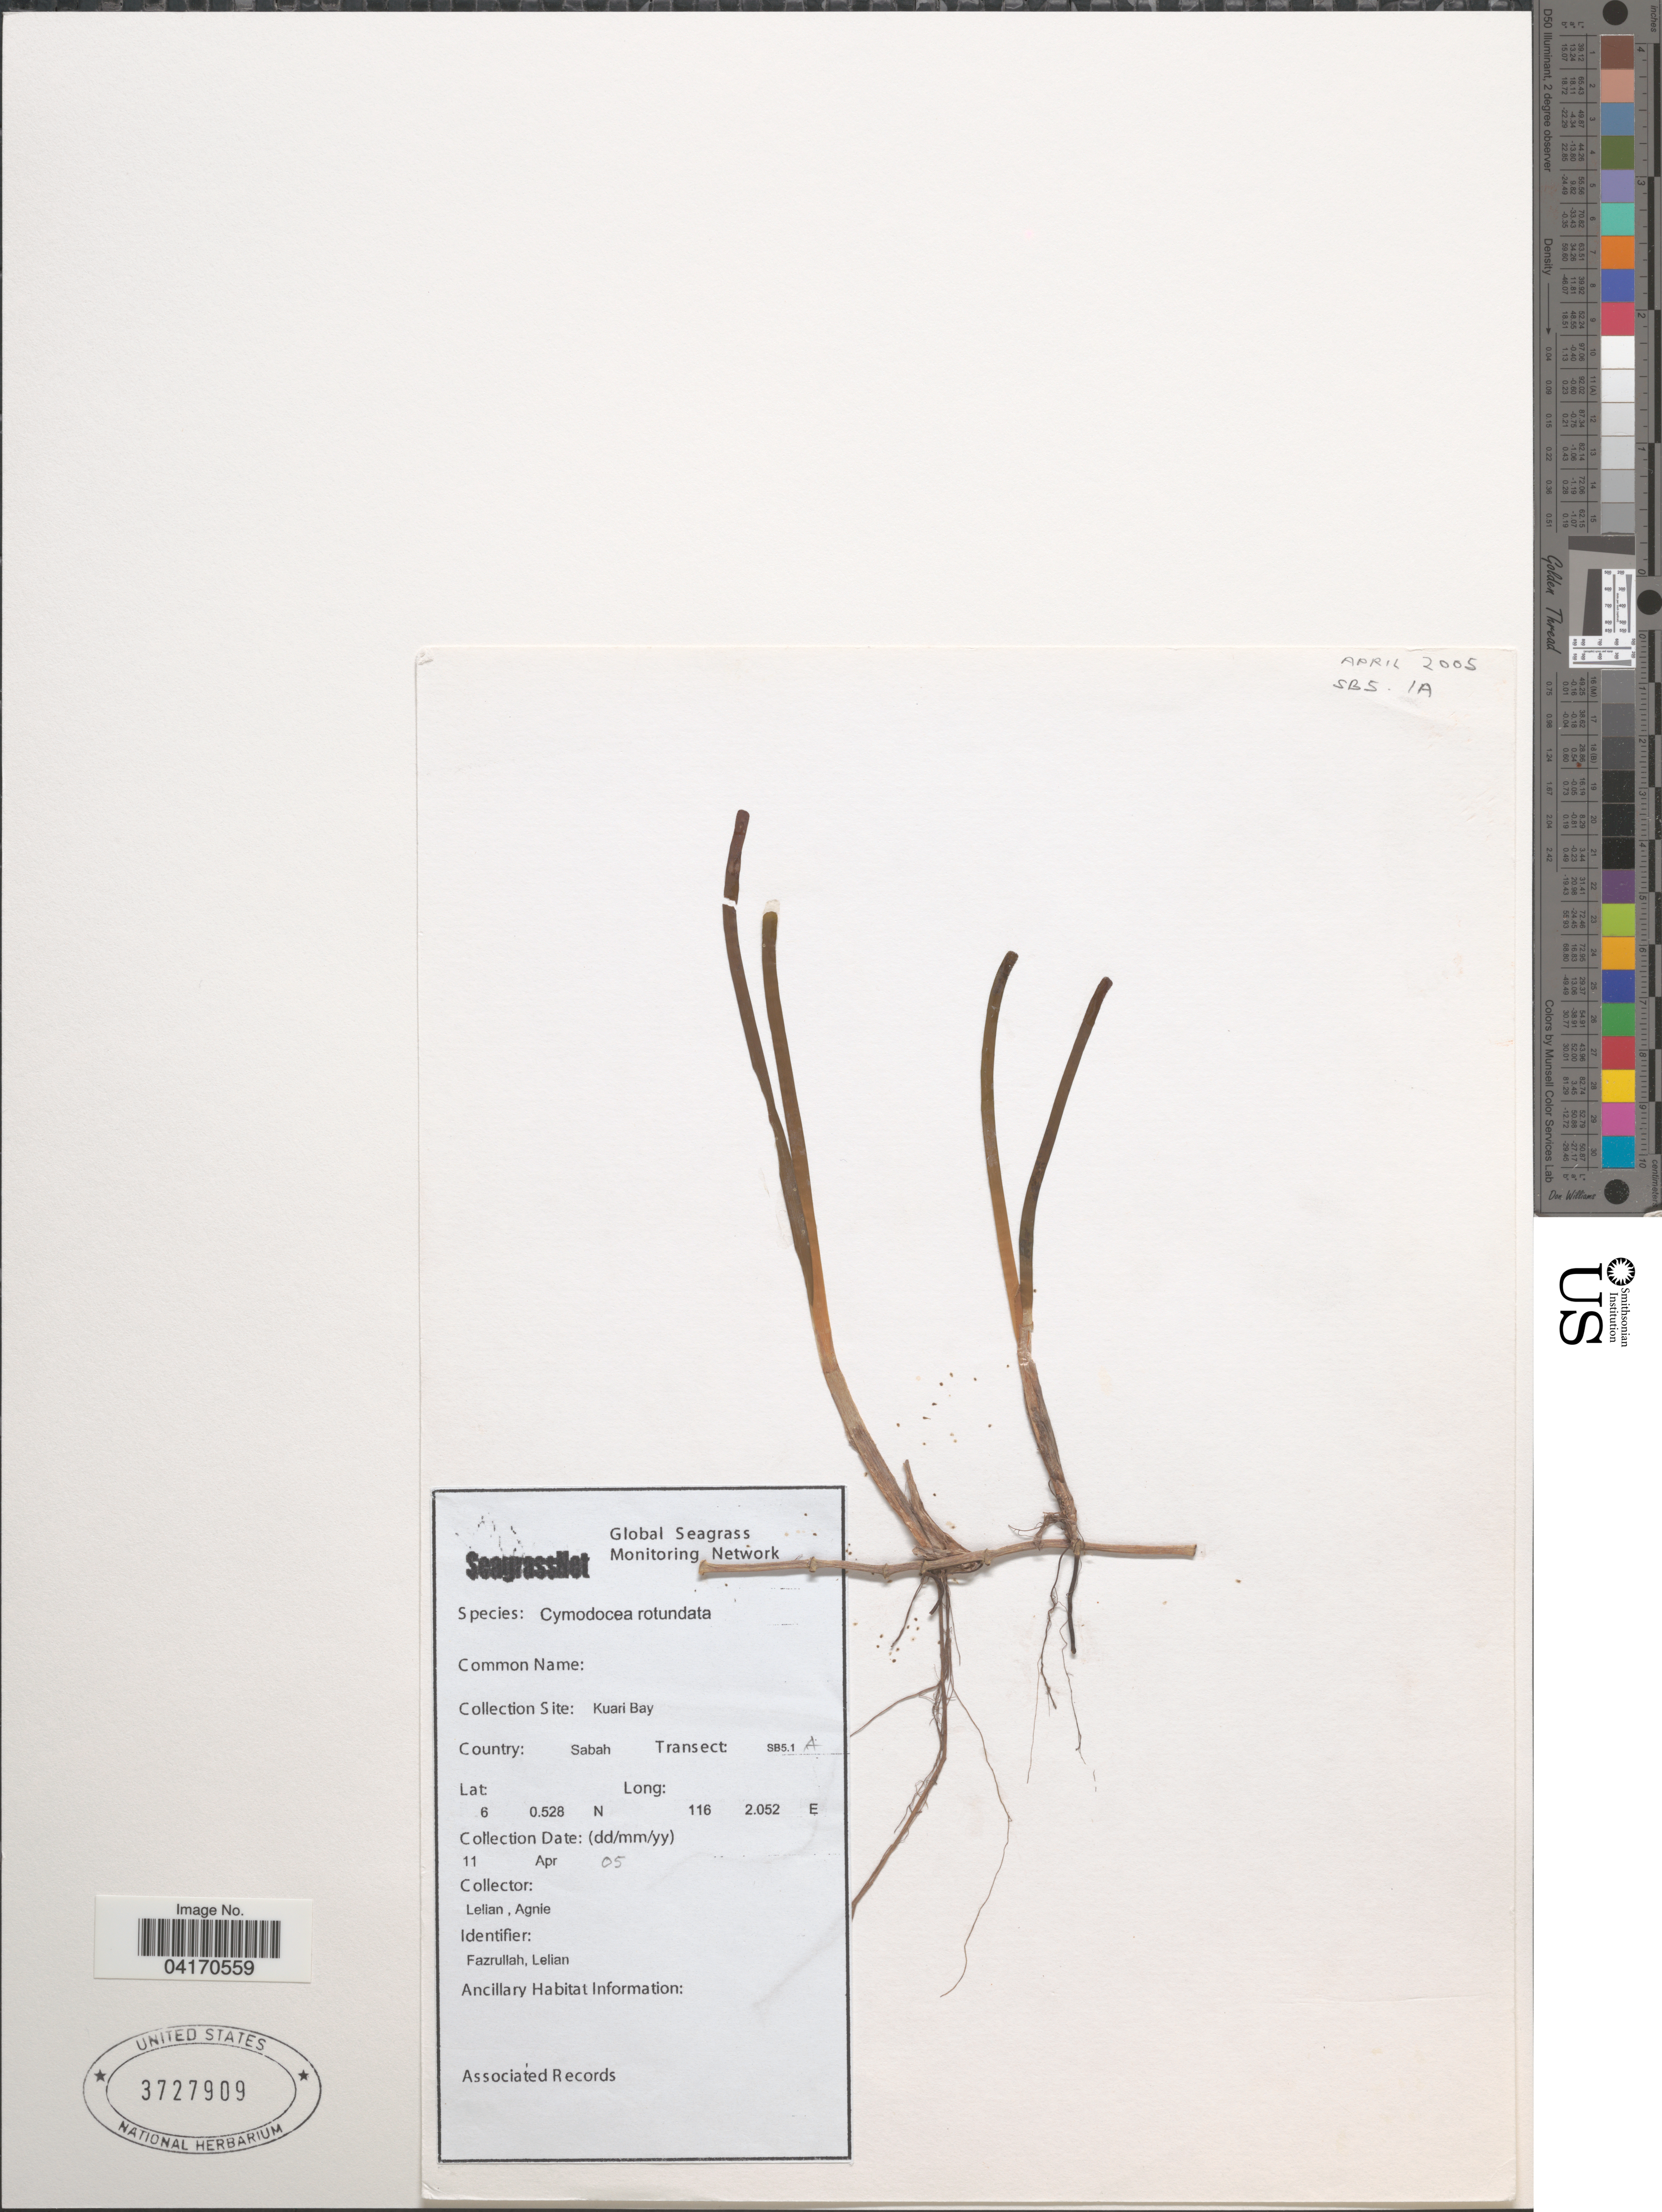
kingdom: Plantae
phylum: Tracheophyta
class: Liliopsida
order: Alismatales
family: Cymodoceaceae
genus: Cymodocea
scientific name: Cymodocea rotundata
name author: Asch. & Schweinf.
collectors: Lelian & Agnie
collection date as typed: Transcribed d/m/y: 11/4/5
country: Malaysia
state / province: Sabah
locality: Collection Site: Kuari Bay. Country: Sabah. Transect: SB5.1A.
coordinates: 6 0.528, 116 2.052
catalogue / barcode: US 3727909